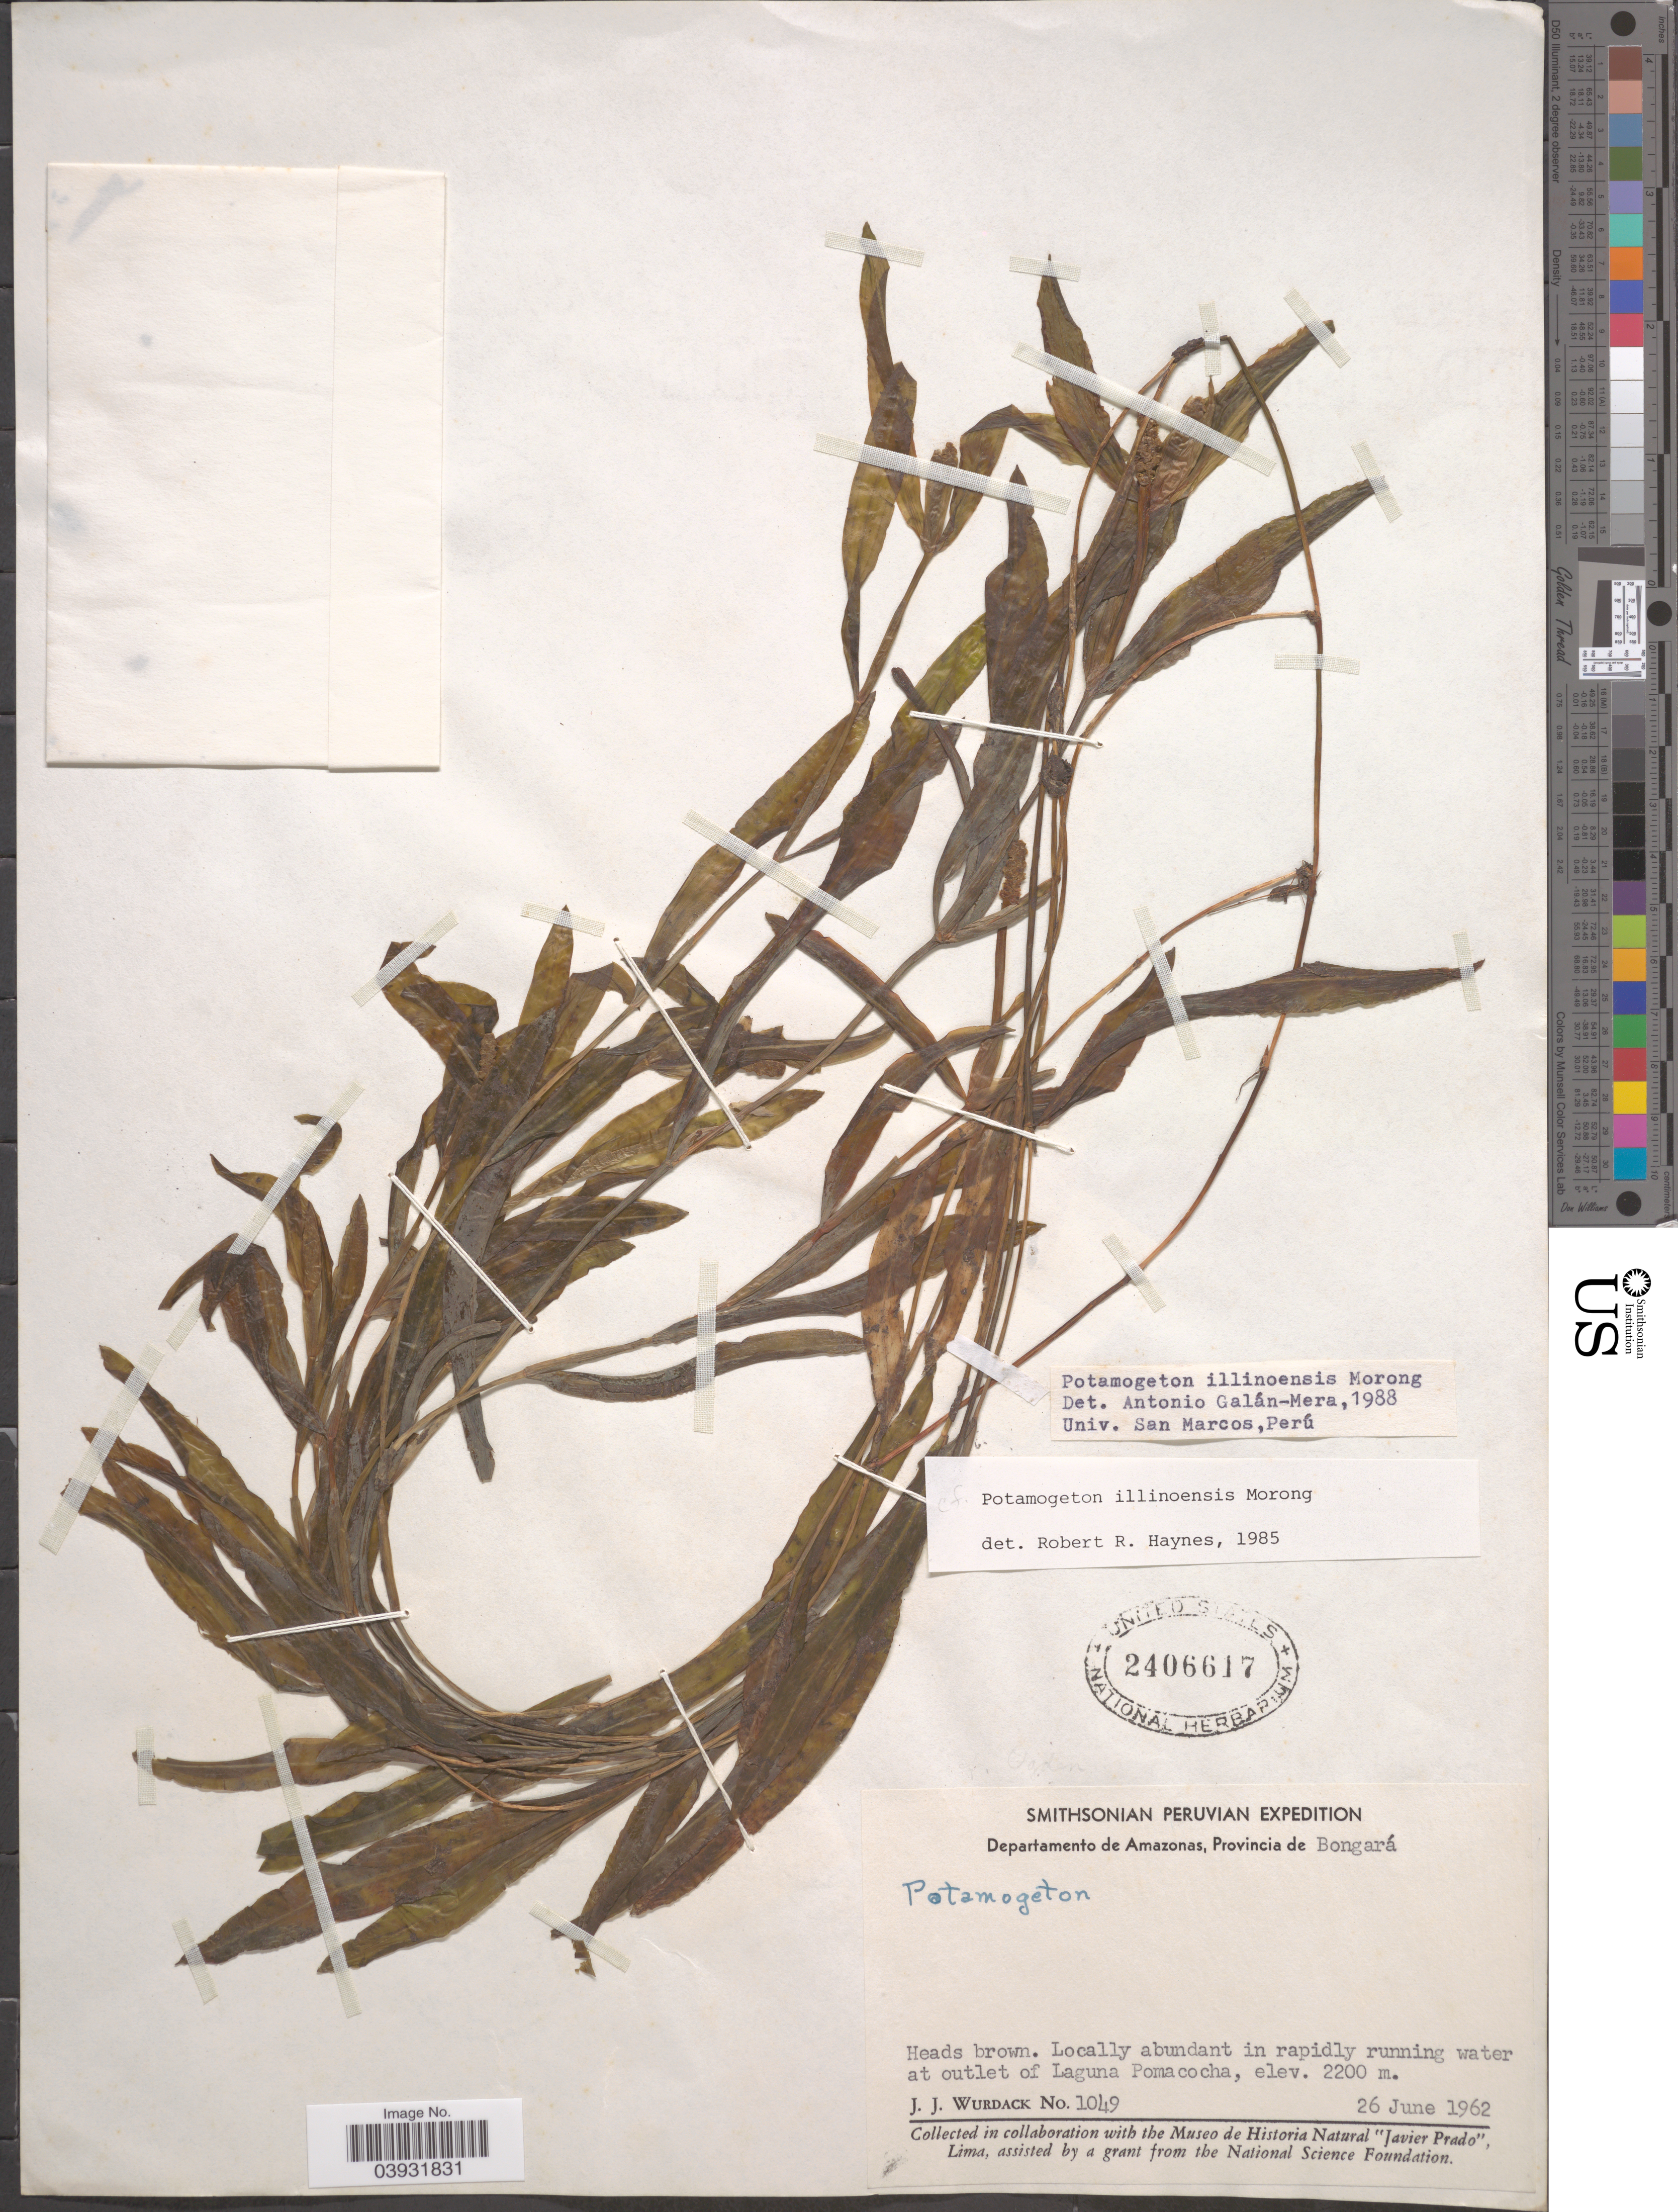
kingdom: Plantae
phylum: Tracheophyta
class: Liliopsida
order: Alismatales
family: Potamogetonaceae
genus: Potamogeton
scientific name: Potamogeton illinoensis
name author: Morong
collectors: J. J. Wurdack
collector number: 1049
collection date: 1962-06-26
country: Peru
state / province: Amazonas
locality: Departamento de Amazonas, Provincia de Bongará. At outlet of Laguna Pomacocha.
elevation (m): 2200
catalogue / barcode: US 2406617